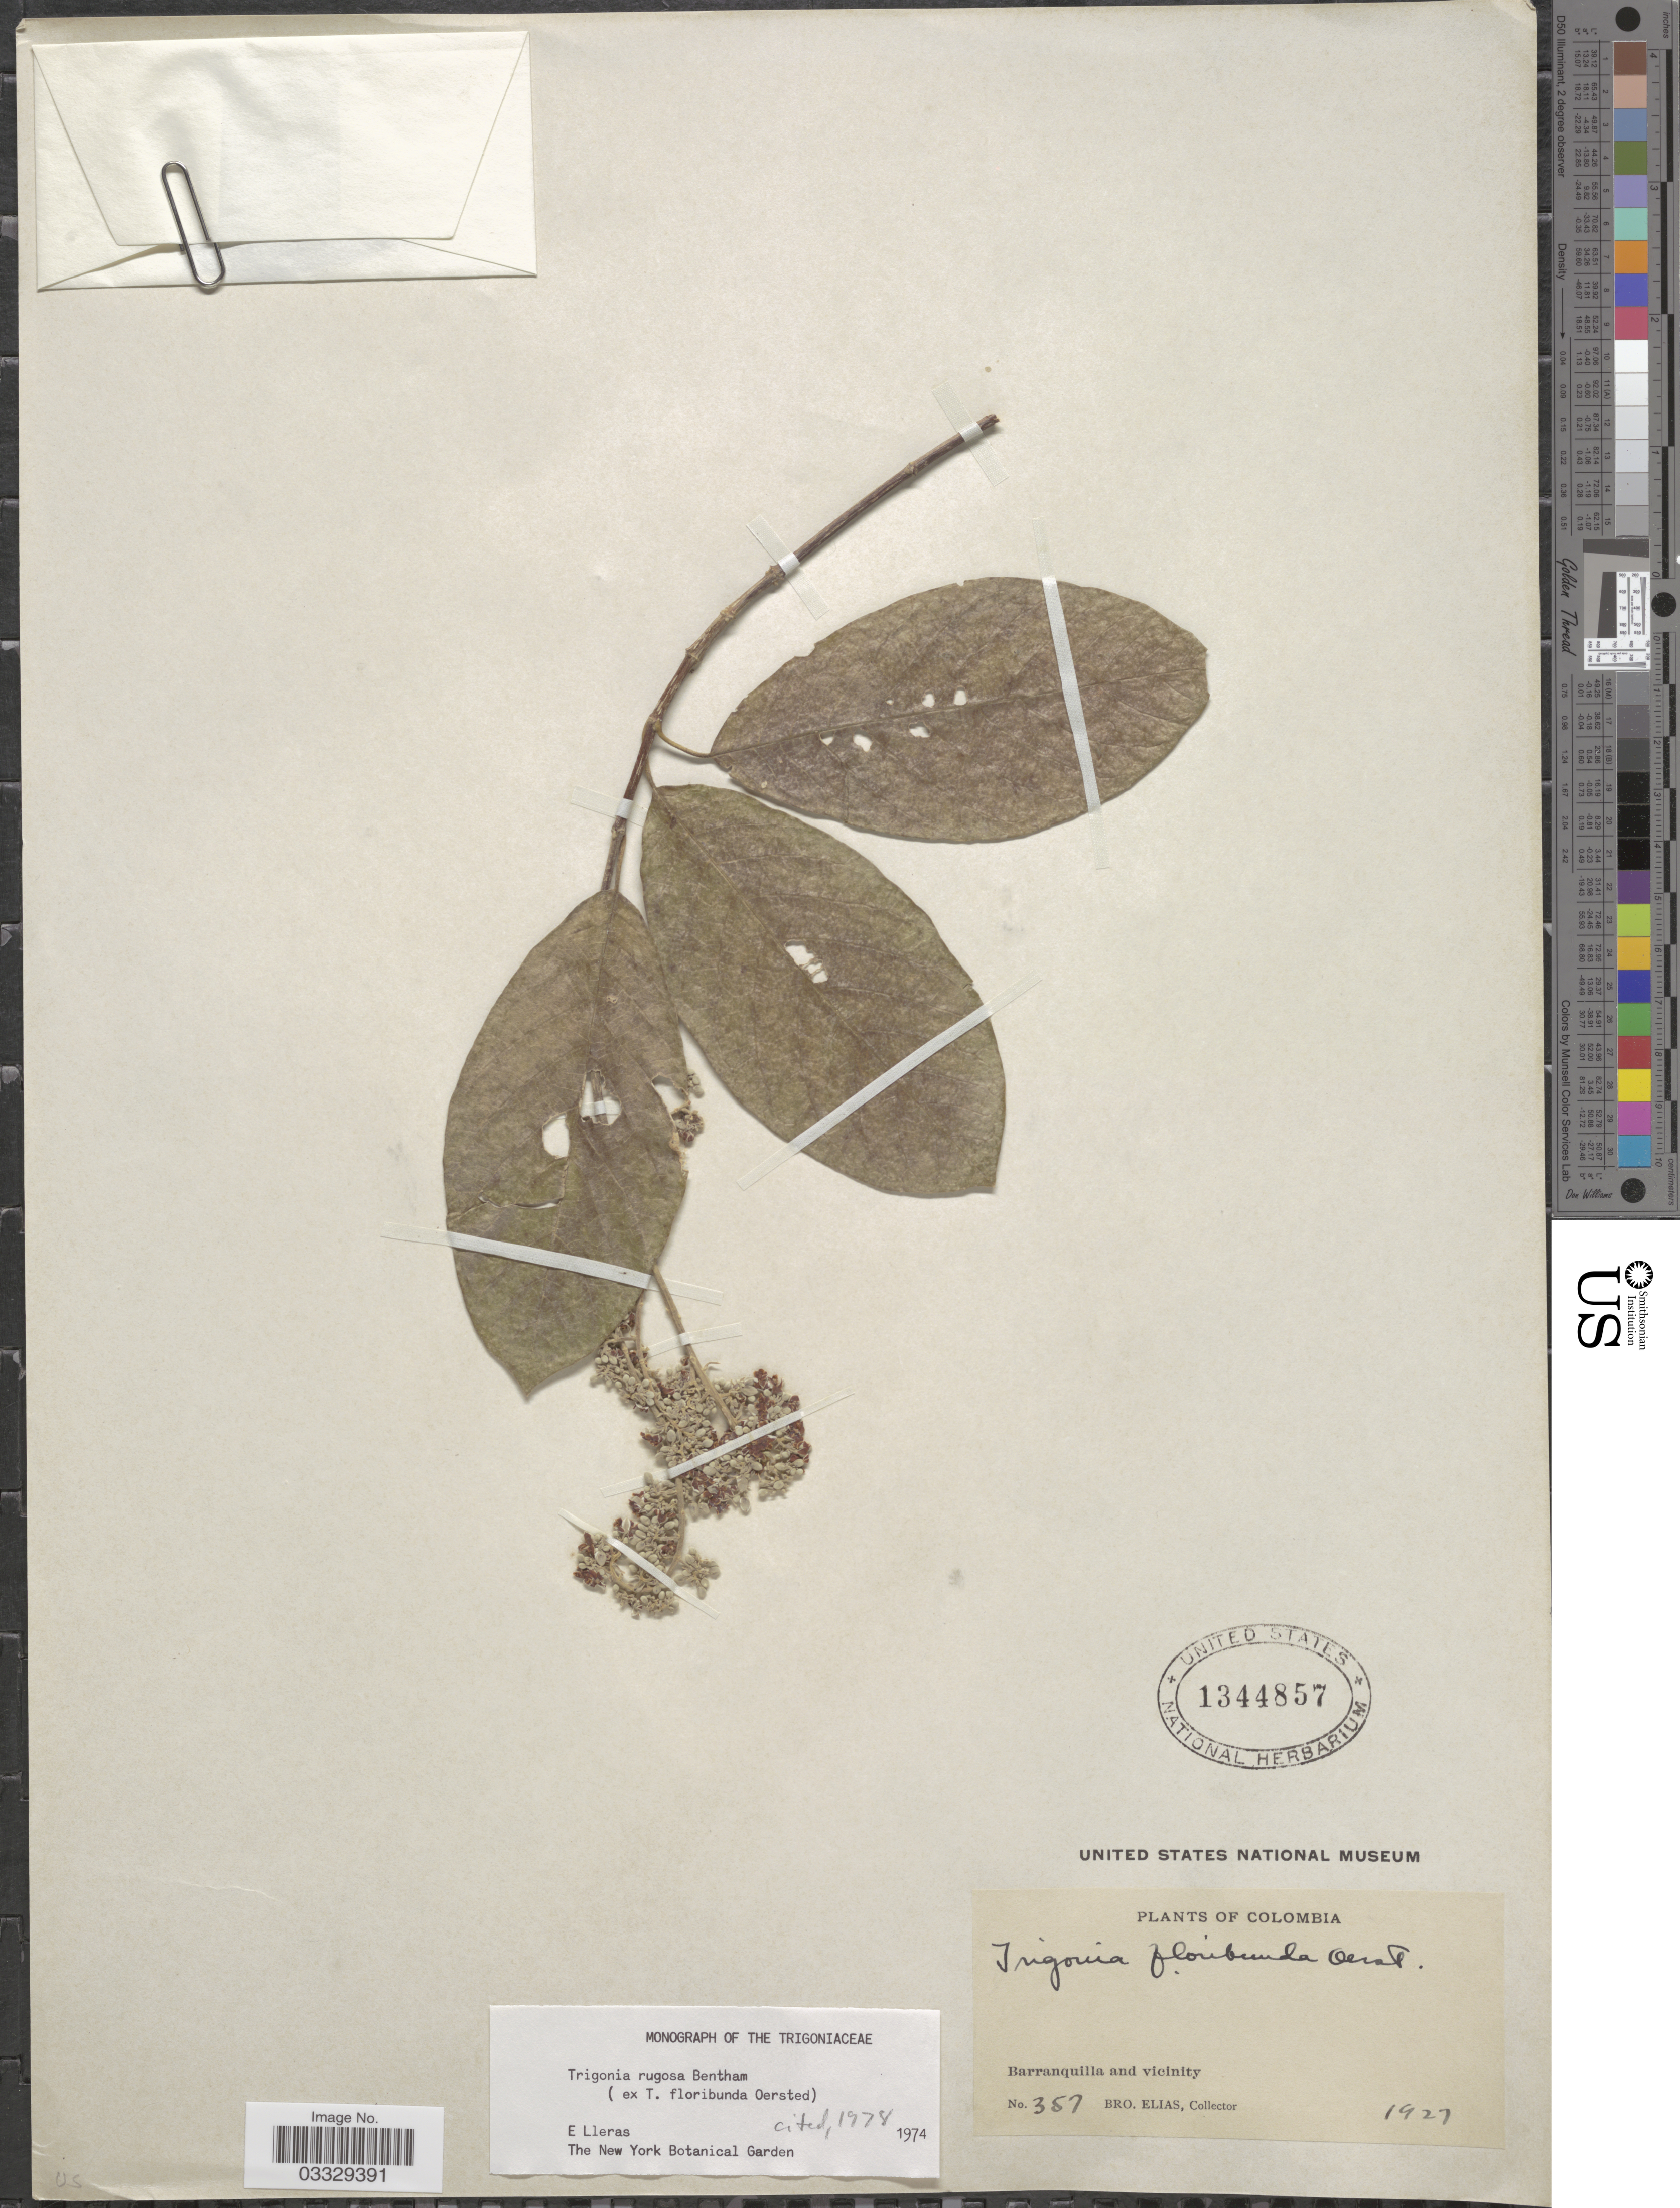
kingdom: Plantae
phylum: Tracheophyta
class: Magnoliopsida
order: Malpighiales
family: Trigoniaceae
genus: Trigonia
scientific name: Trigonia rugosa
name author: Benth.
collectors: Bro. Elias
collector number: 357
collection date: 1929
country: Colombia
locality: Barranquilla and vicinity.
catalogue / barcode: US 1344857